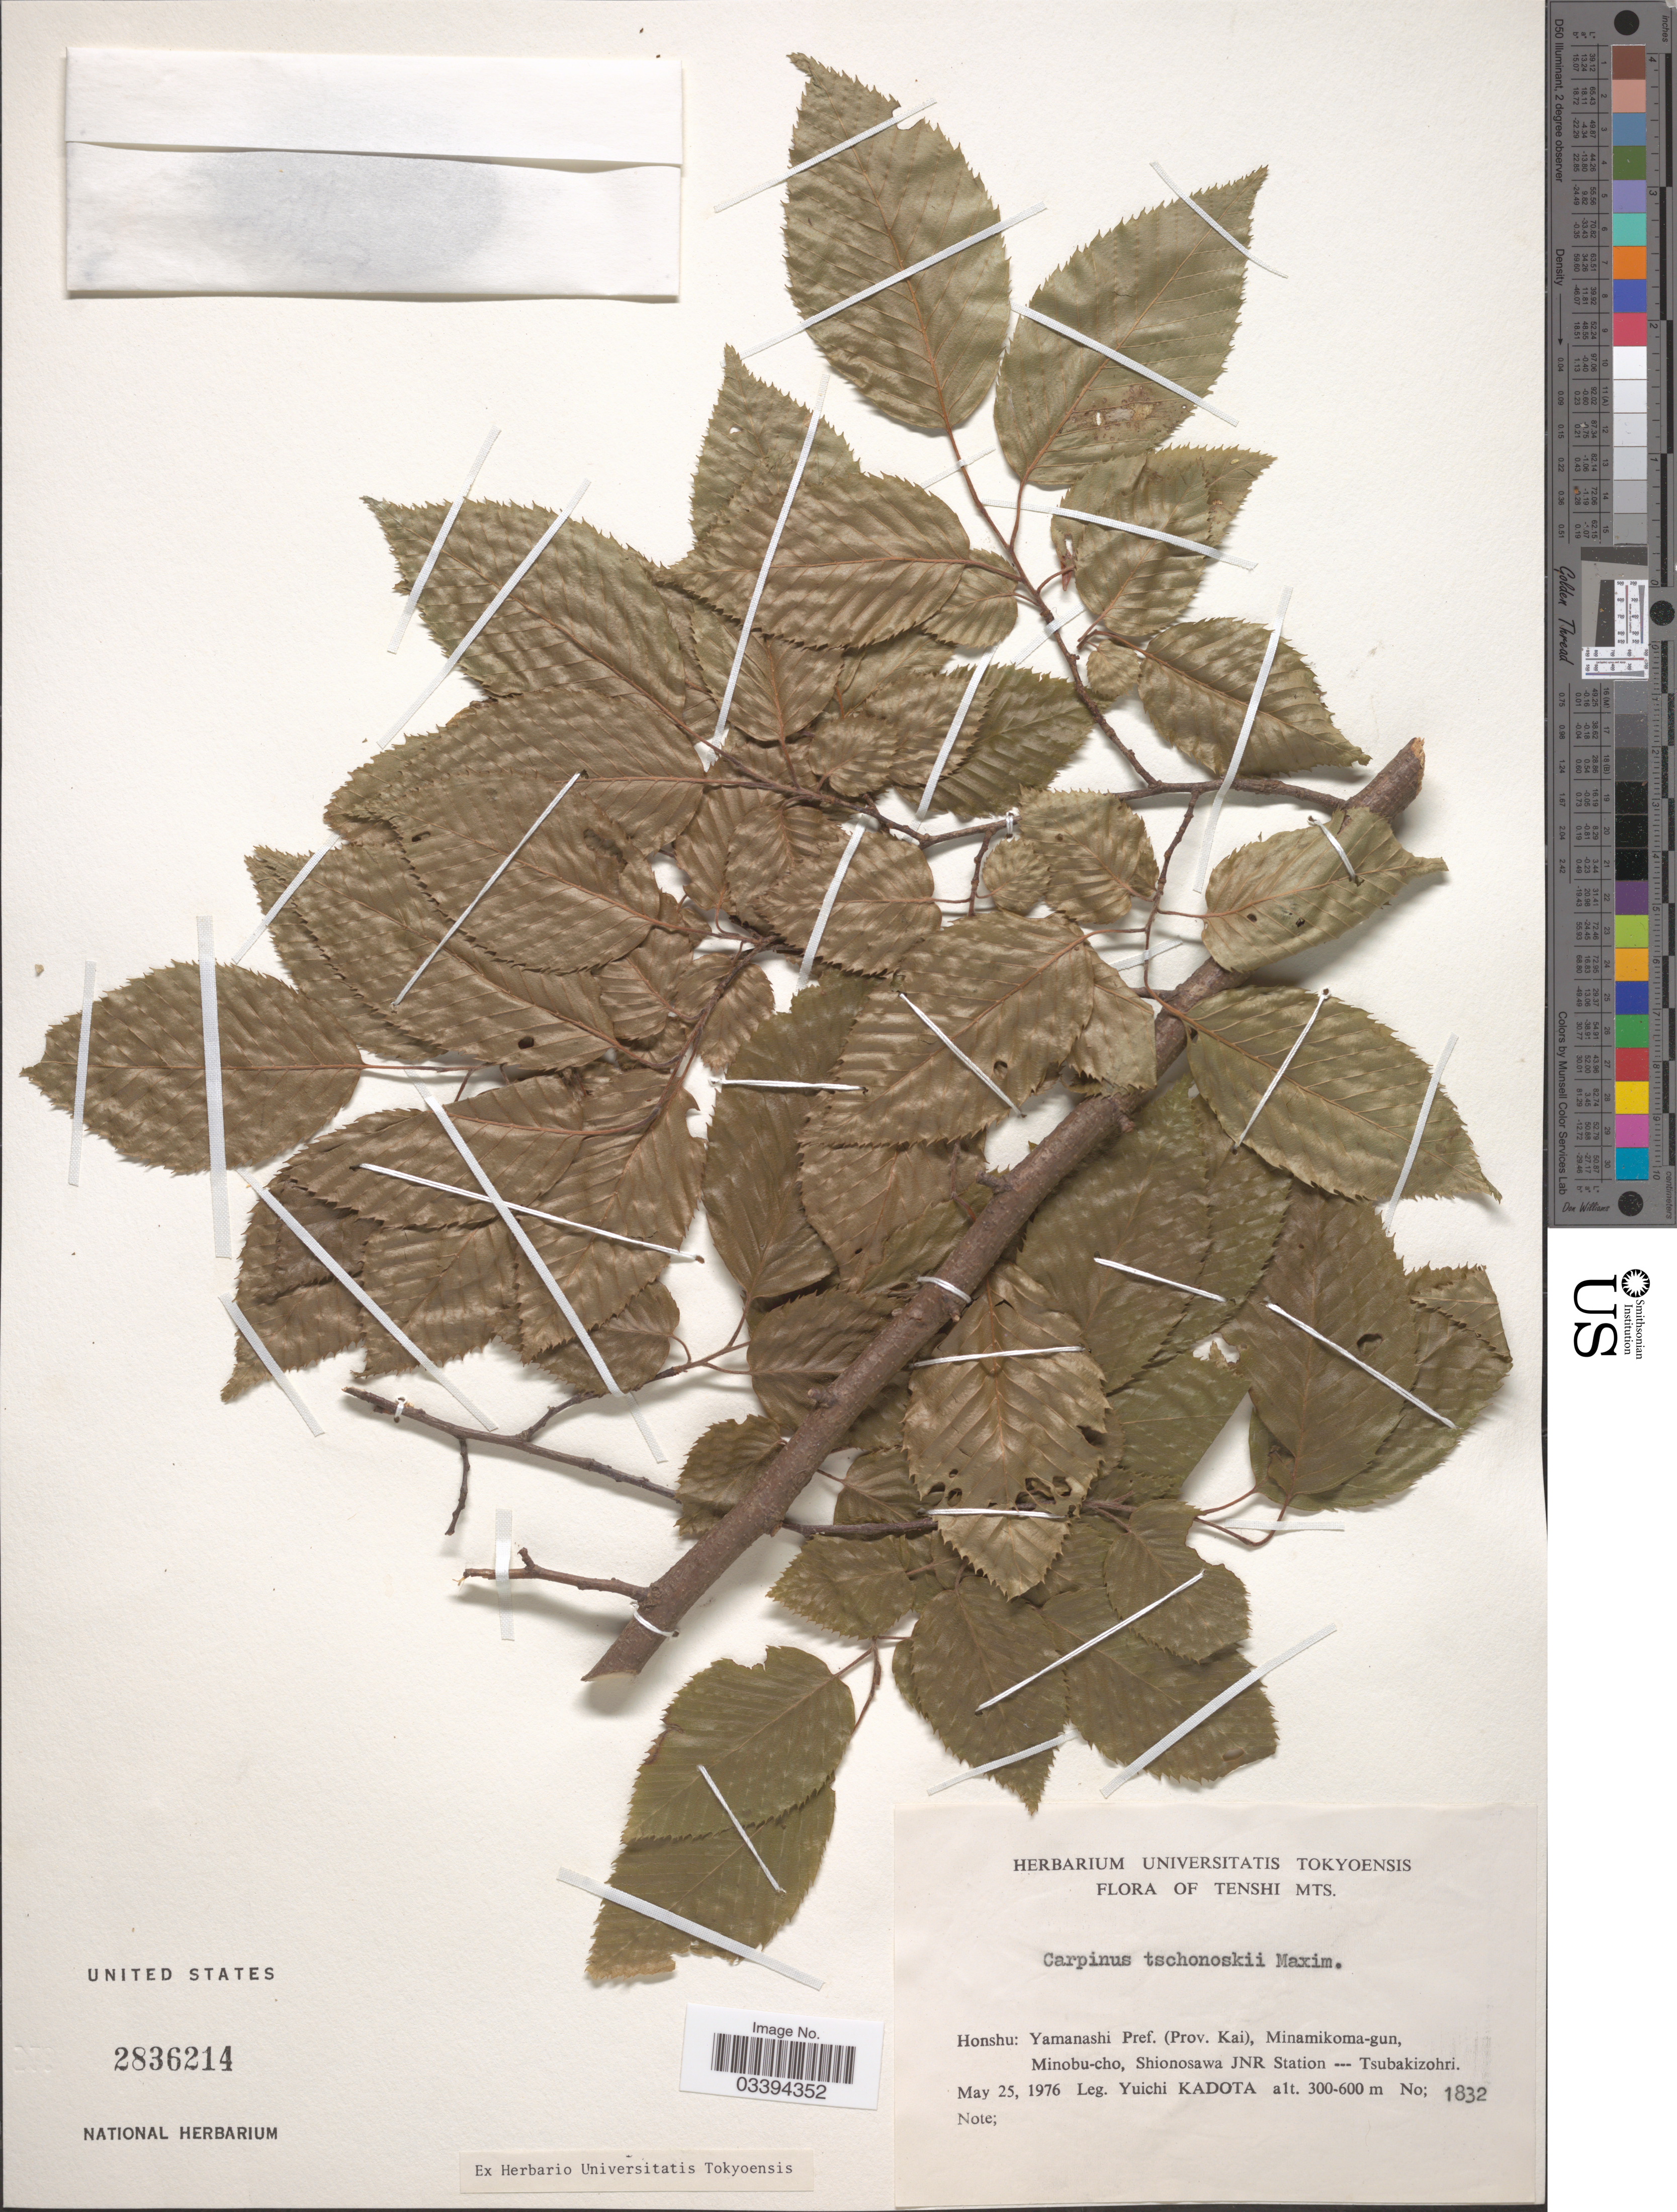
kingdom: Plantae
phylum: Tracheophyta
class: Magnoliopsida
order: Fagales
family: Betulaceae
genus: Carpinus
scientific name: Carpinus tschonoskii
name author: Maxim.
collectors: Y. Kadota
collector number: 1832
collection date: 1976-05-25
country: Japan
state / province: Yamanasi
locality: Honshu: Yamanashi Pref. (Prov. Kai), Minamikoma-gun, Minobu-cho, Shionosawa JNR Station --- Tsubakizohri.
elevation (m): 300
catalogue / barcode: US 2836214